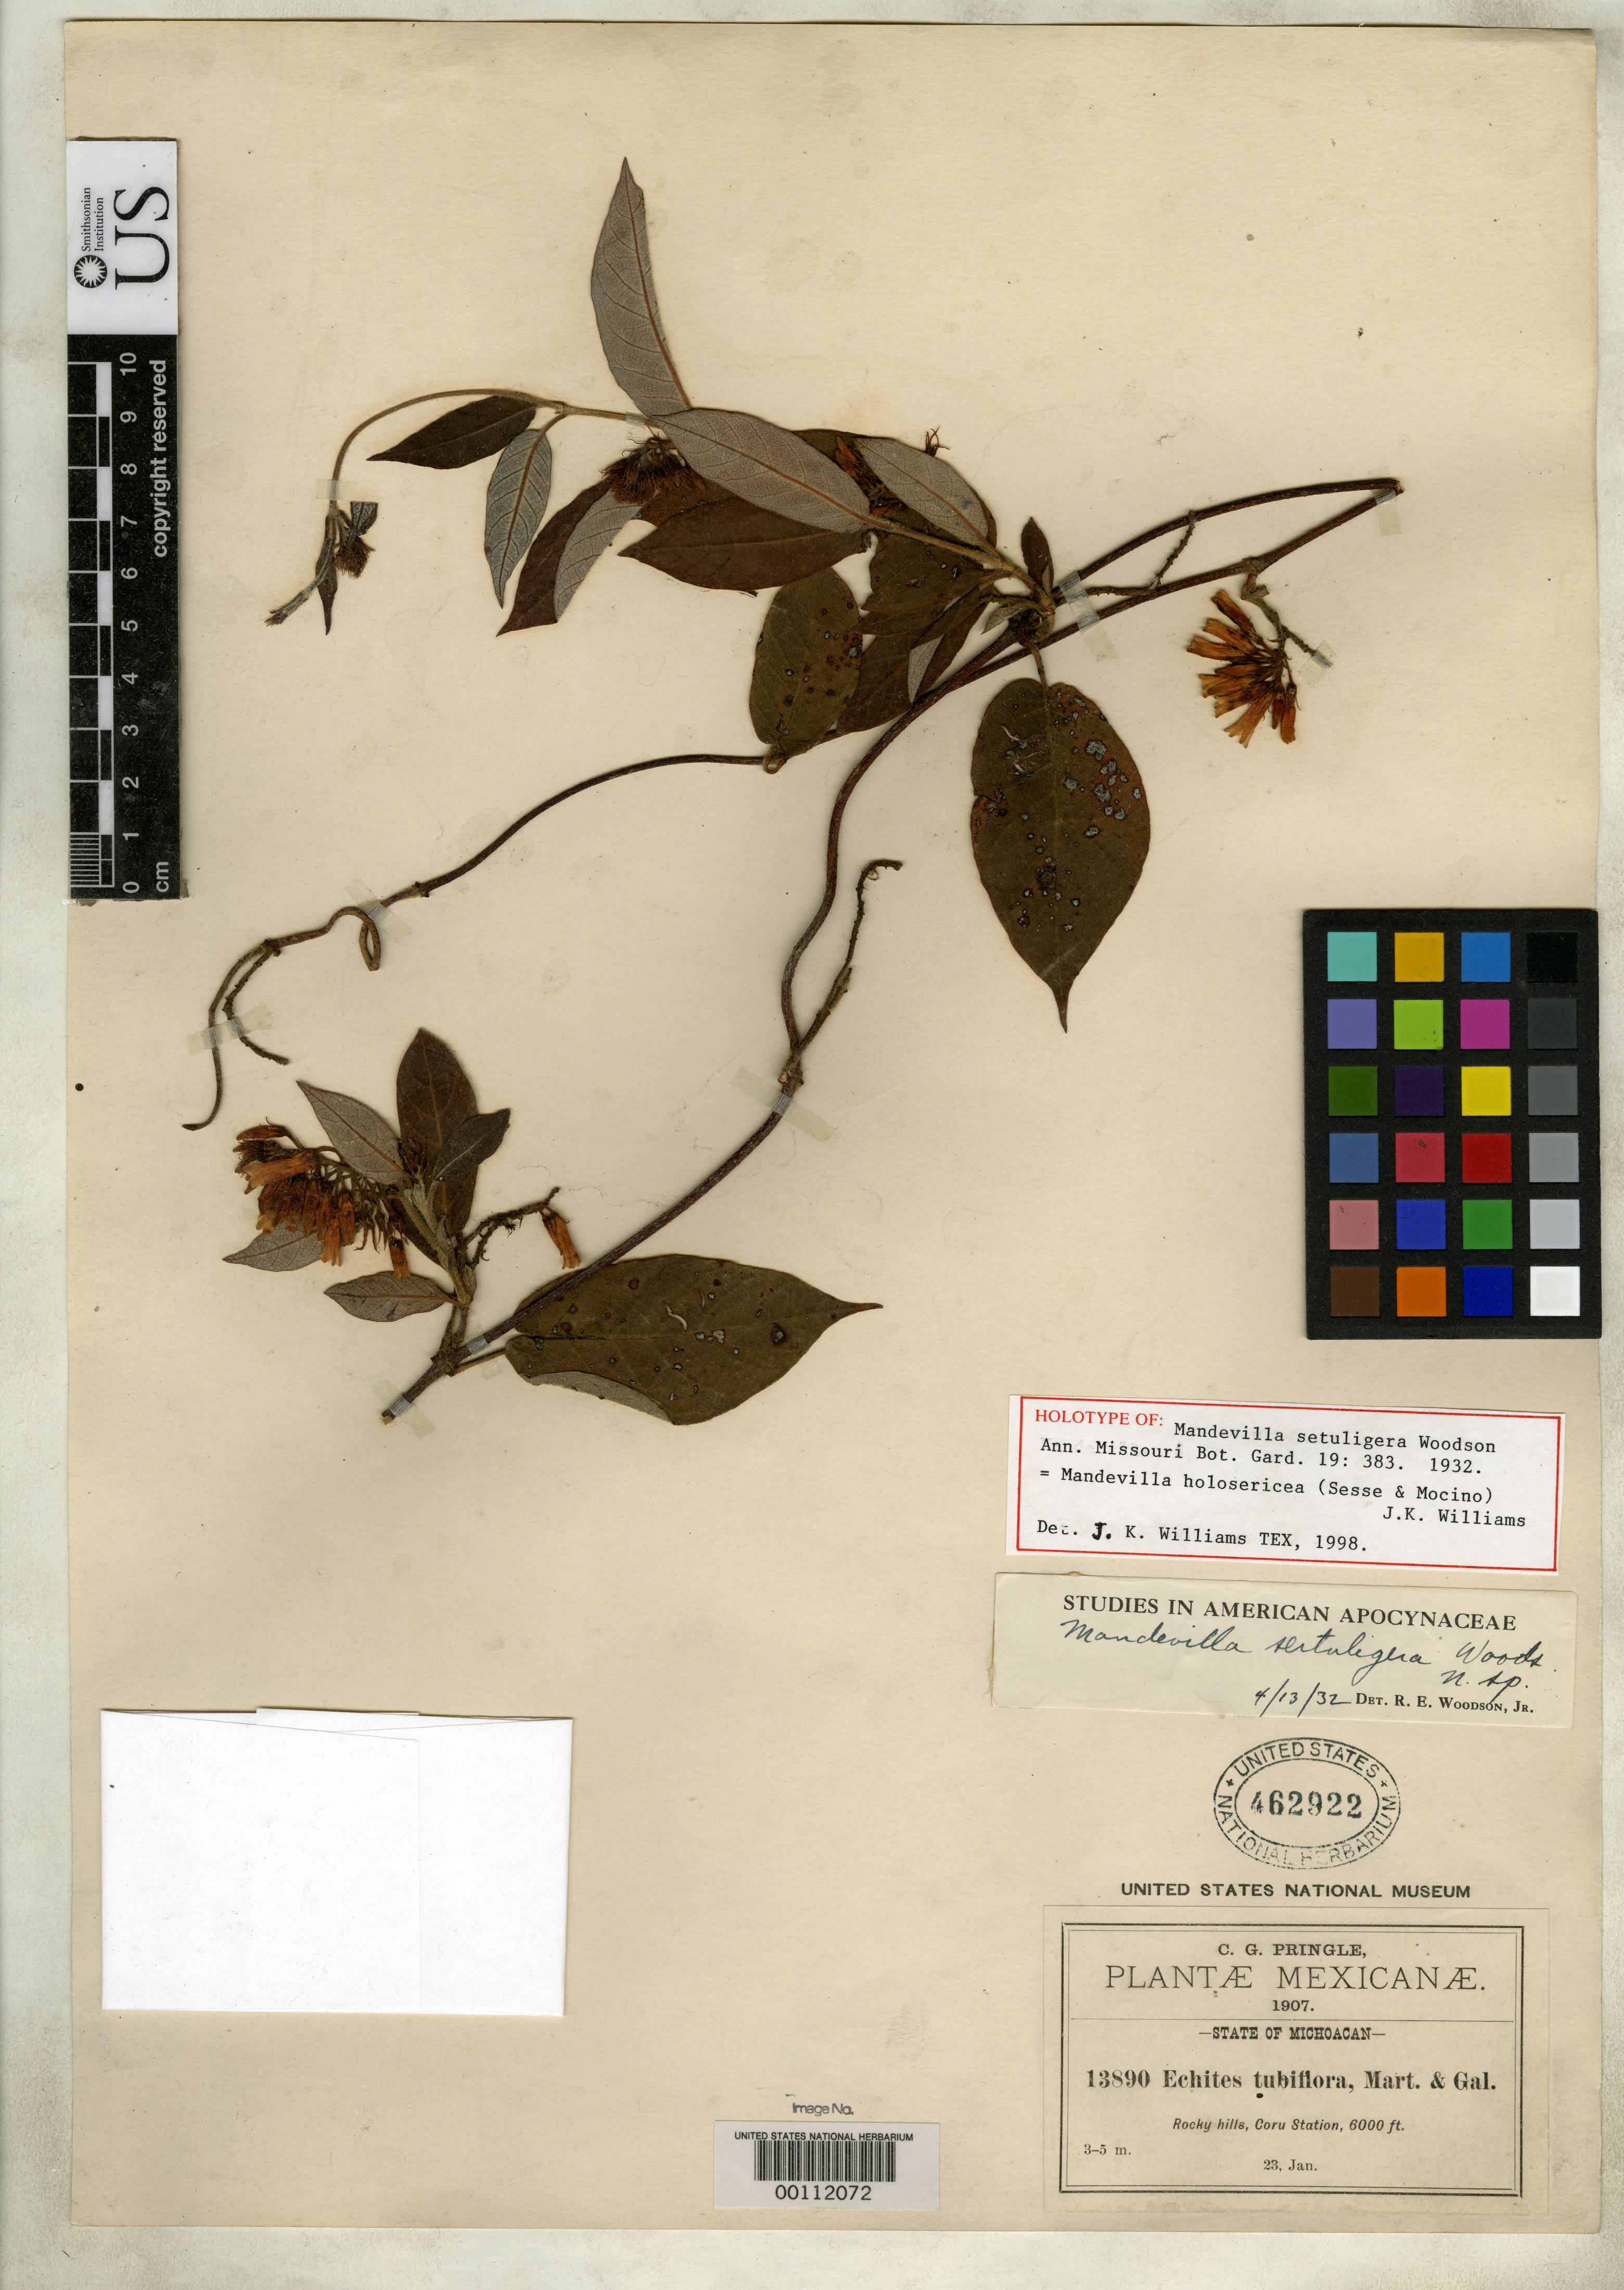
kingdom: Plantae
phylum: Tracheophyta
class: Magnoliopsida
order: Gentianales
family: Apocynaceae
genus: Mandevilla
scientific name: Mandevilla sertuligera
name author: Woodson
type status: Holotype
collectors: C. G. Pringle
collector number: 13890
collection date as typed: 23 Jan 1907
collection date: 1907-01-23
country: Mexico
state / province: Michoacán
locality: Coru Station.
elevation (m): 1829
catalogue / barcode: US 462922